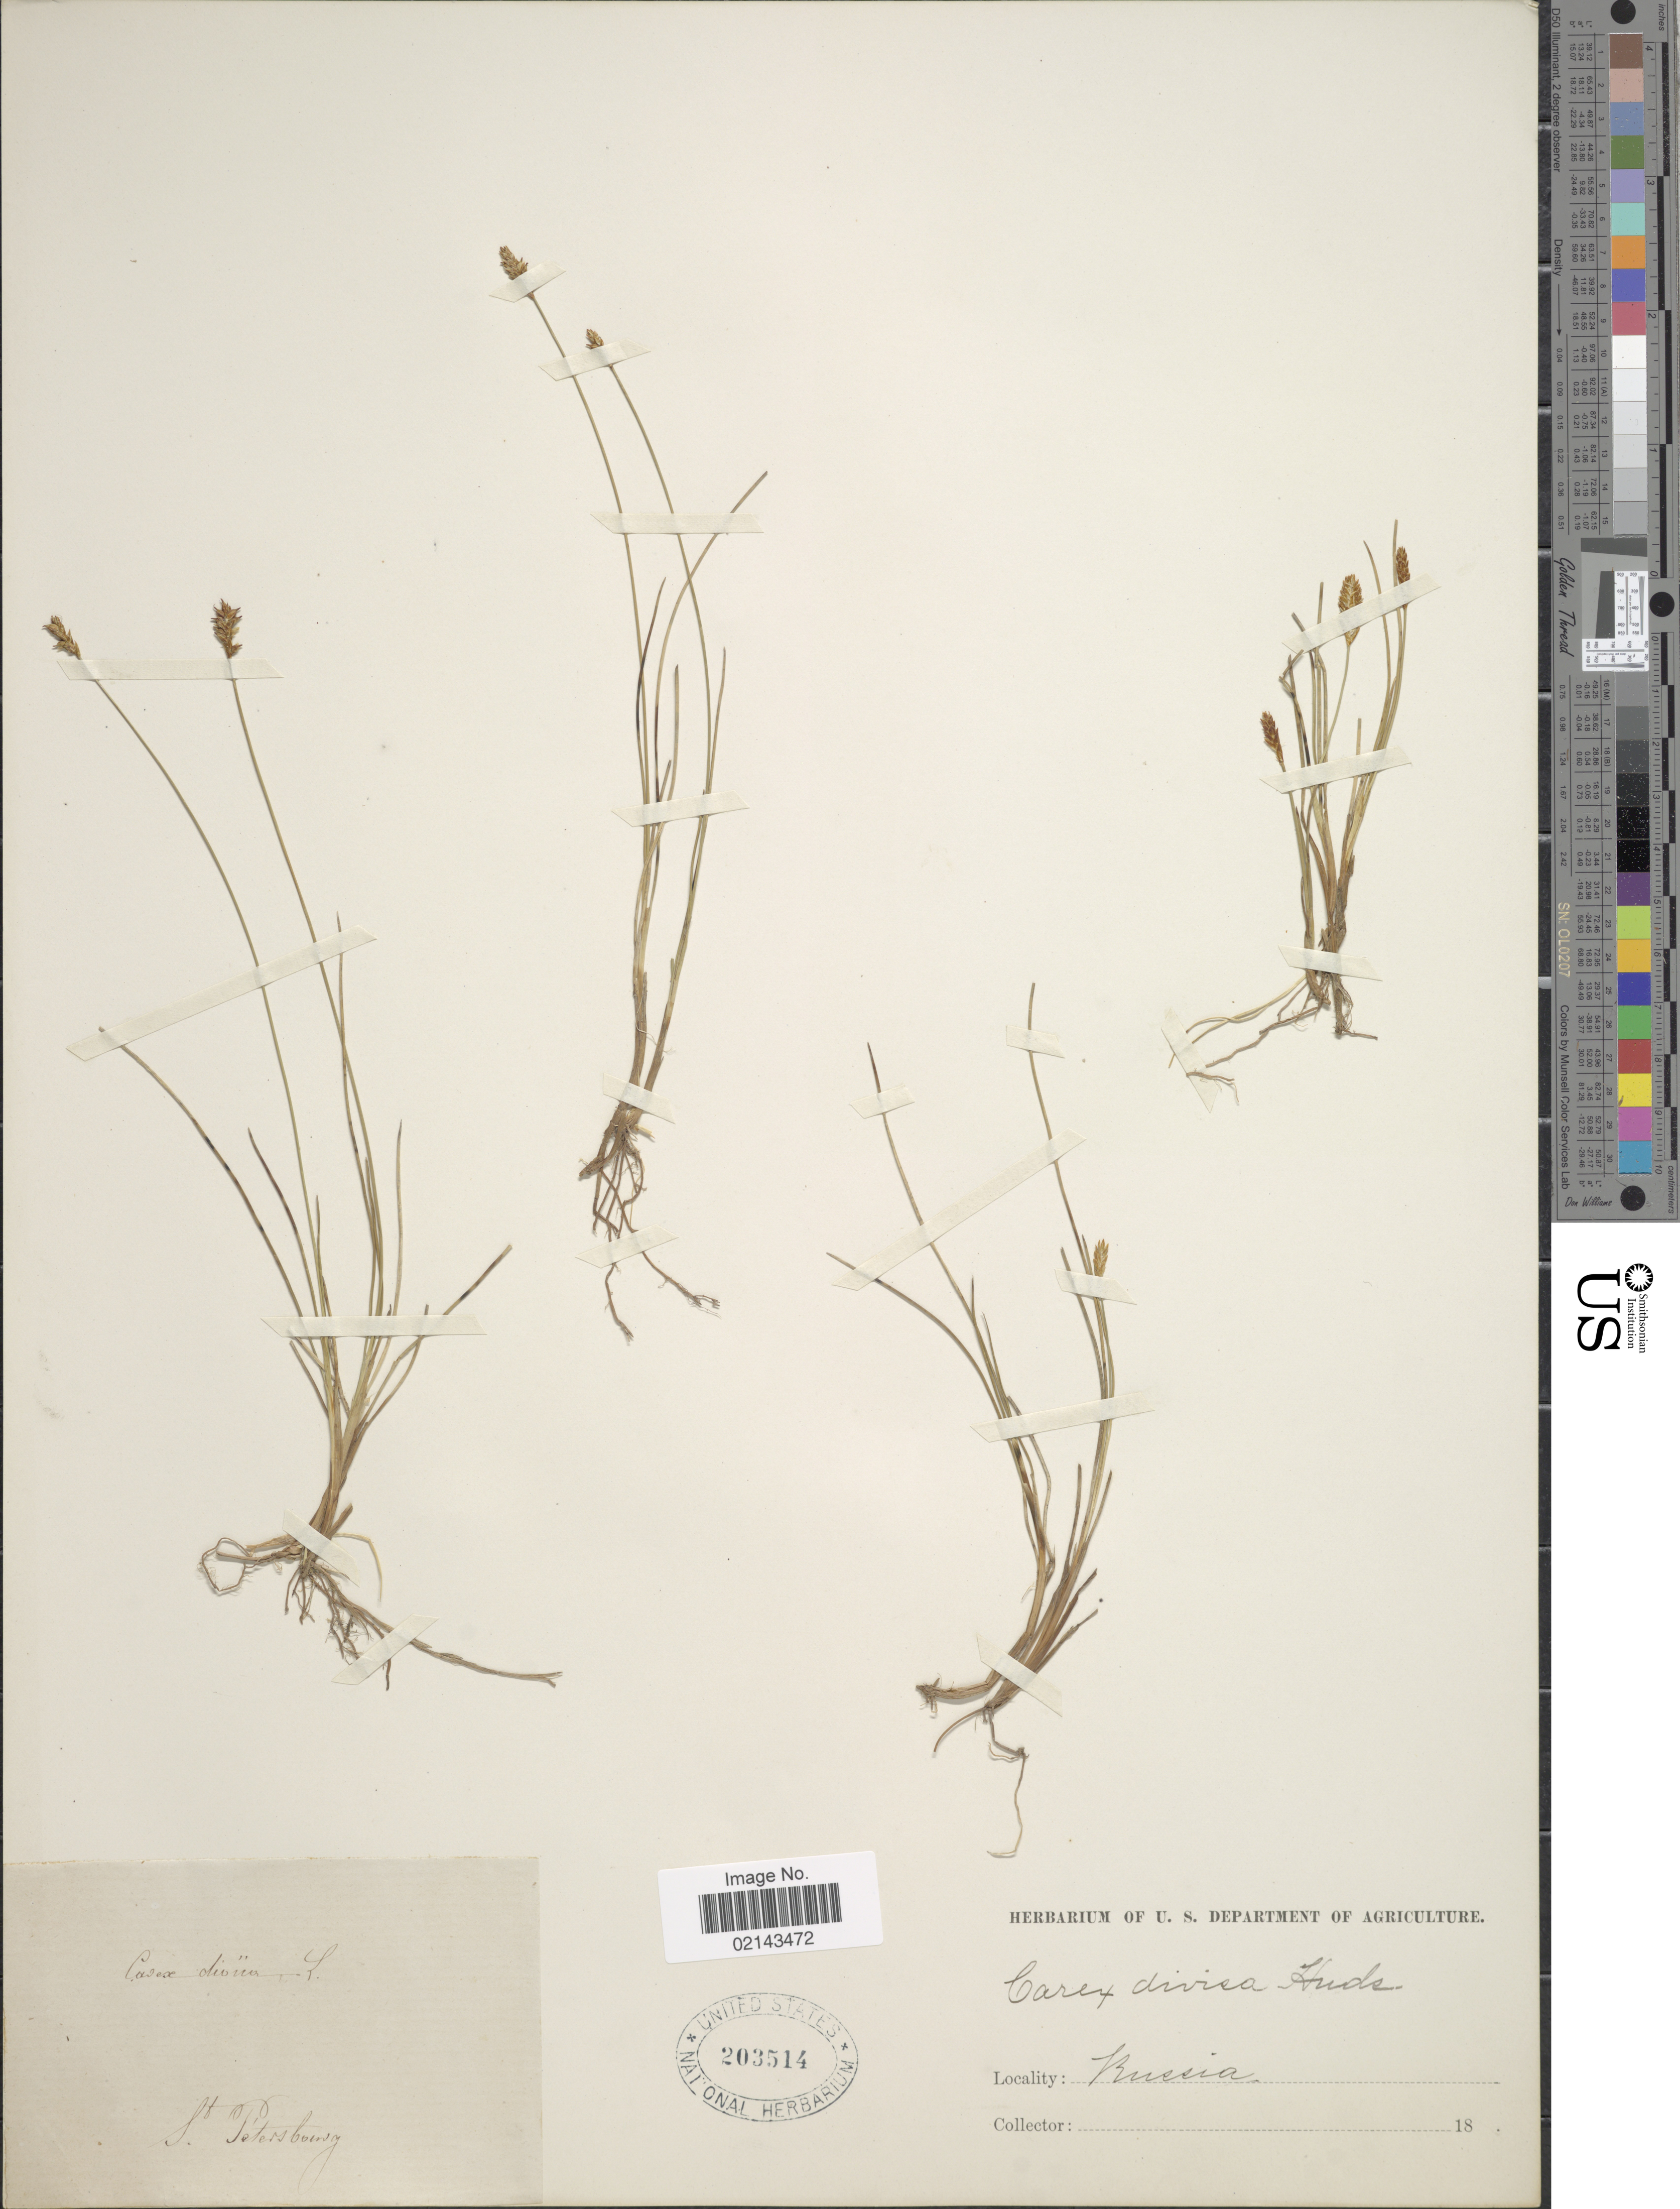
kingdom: Plantae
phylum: Tracheophyta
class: Liliopsida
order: Poales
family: Cyperaceae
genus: Carex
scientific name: Carex divisa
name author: Huds.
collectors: ex herb. U. S. Department of Agriculture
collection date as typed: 18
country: Russian Federation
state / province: St. Petersburg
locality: St. Petersburg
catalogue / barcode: US 203514